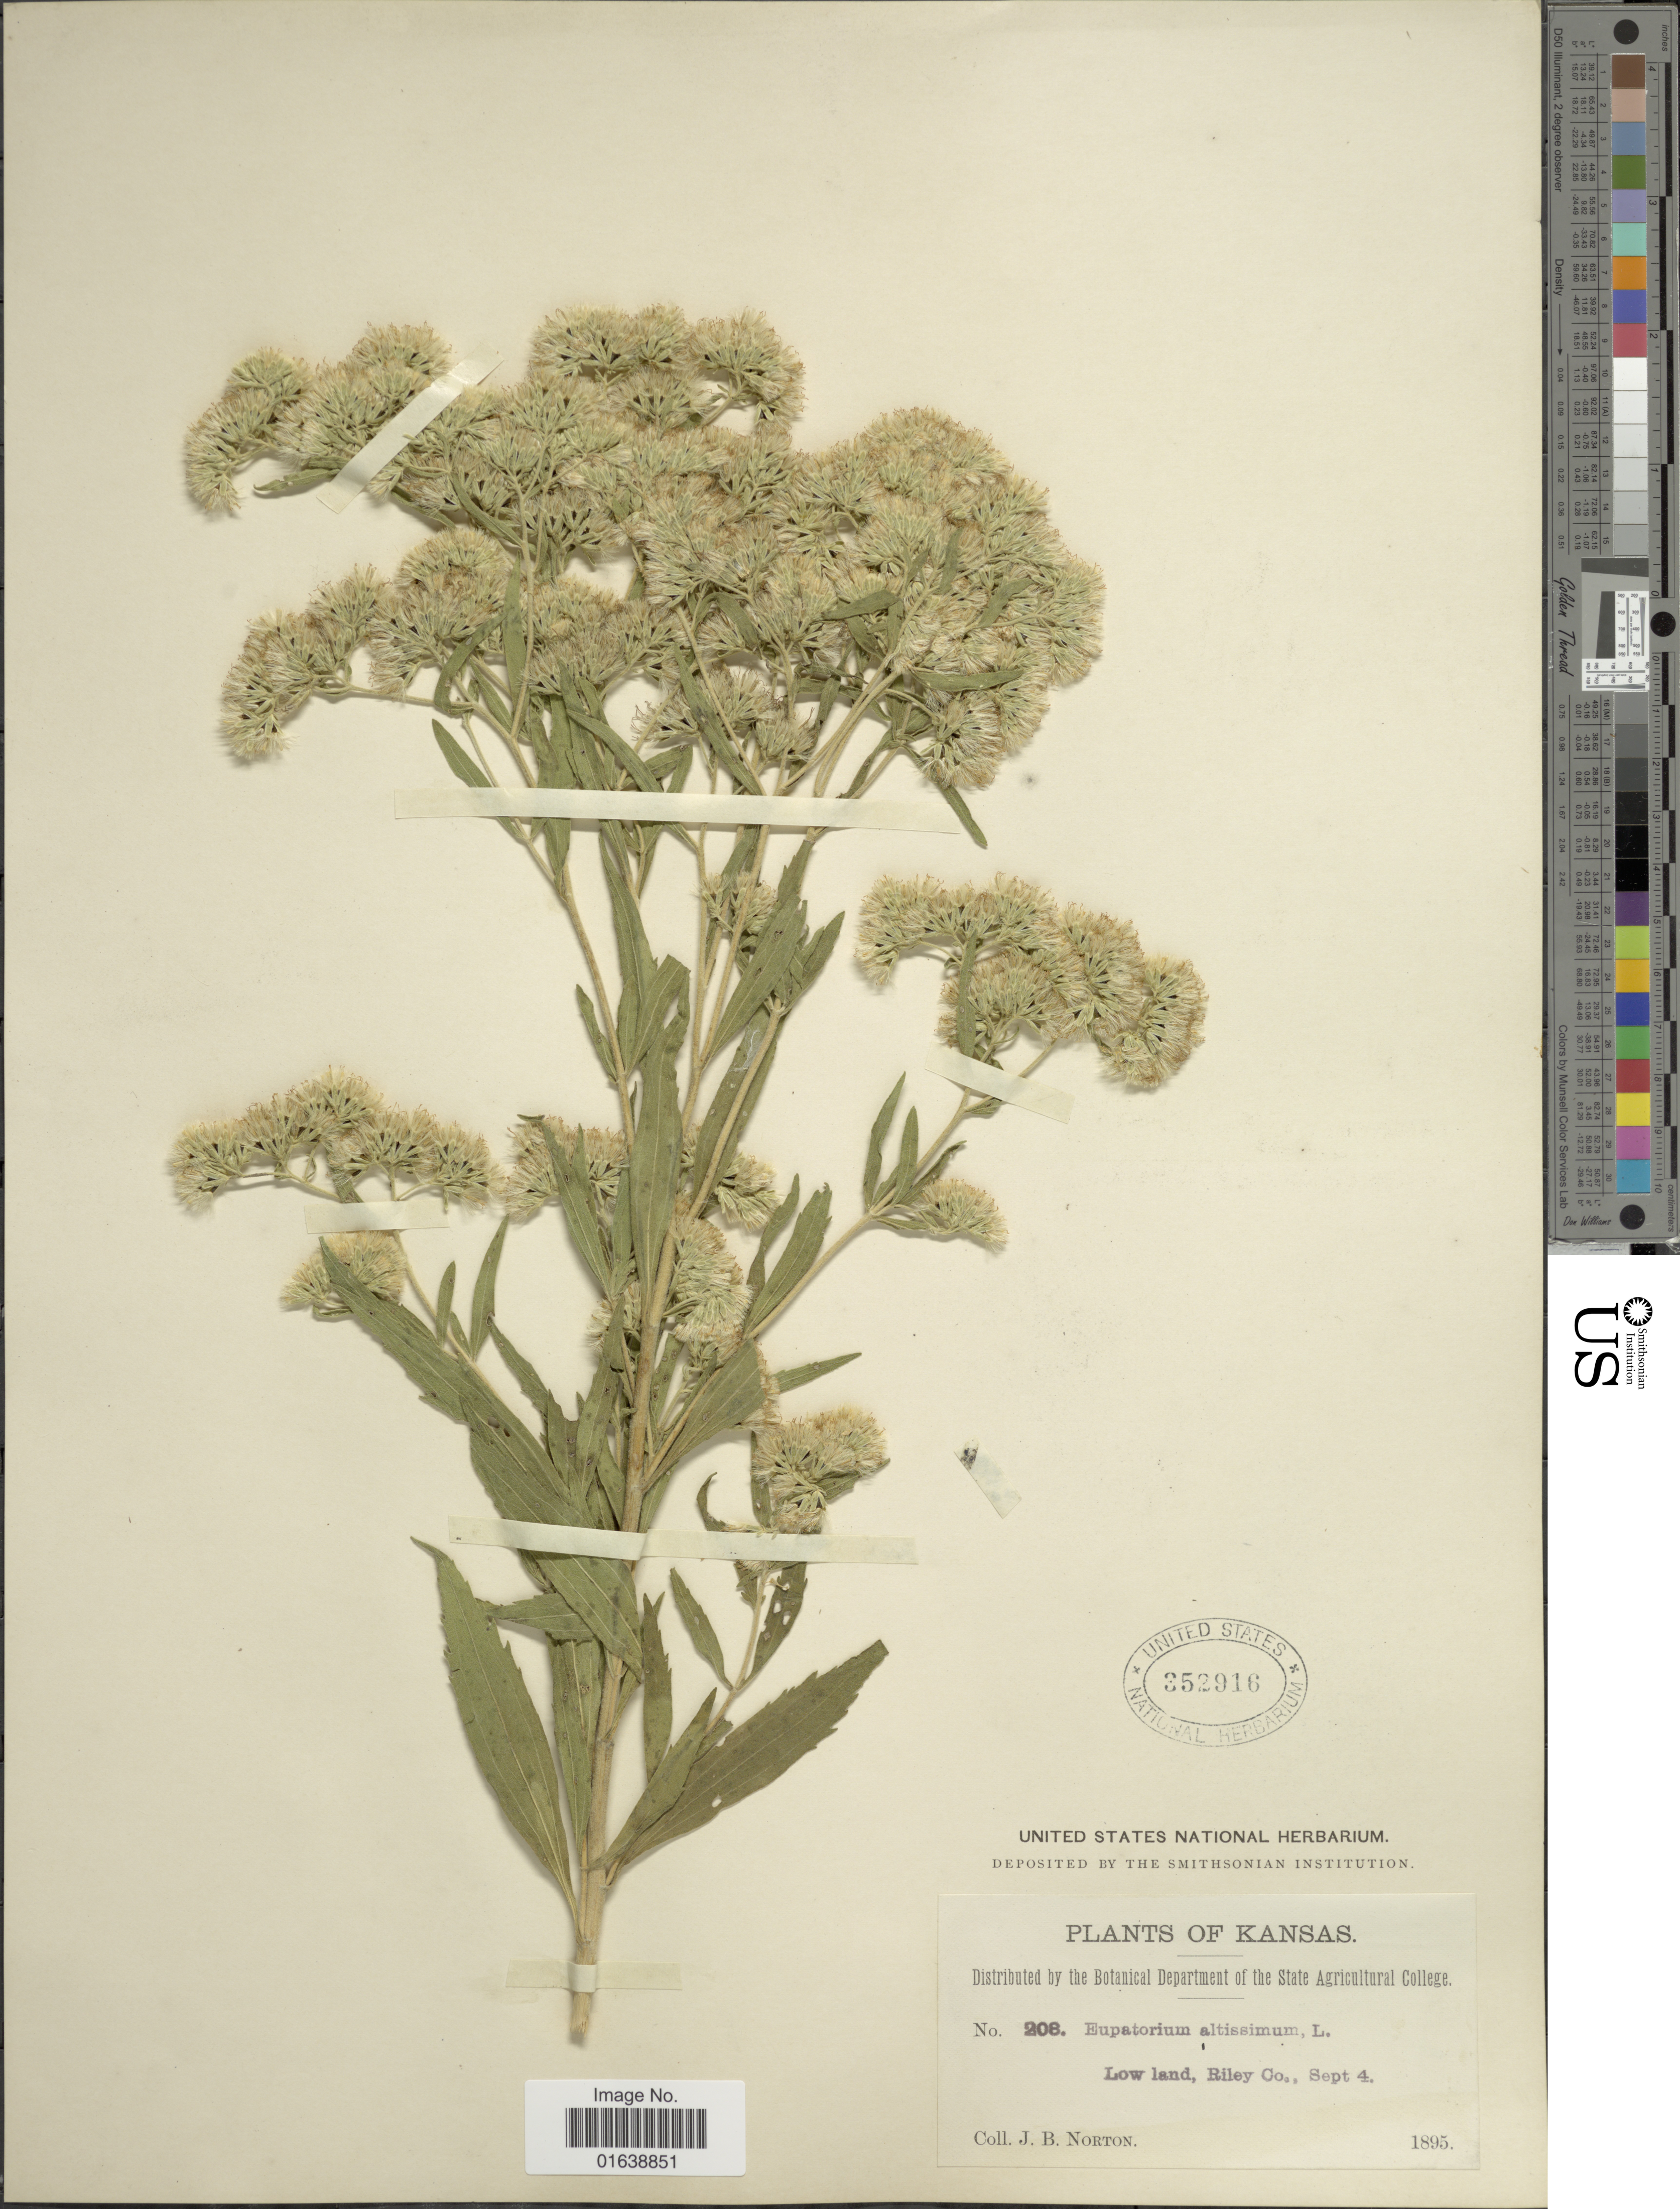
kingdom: Plantae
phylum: Tracheophyta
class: Magnoliopsida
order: Asterales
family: Asteraceae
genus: Eupatorium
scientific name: Eupatorium altissimum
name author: L.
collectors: J. B. Norton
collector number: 206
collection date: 1895-09-04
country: United States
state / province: Kansas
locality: Kansas. Low land, Riley Co.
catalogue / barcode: US 352916